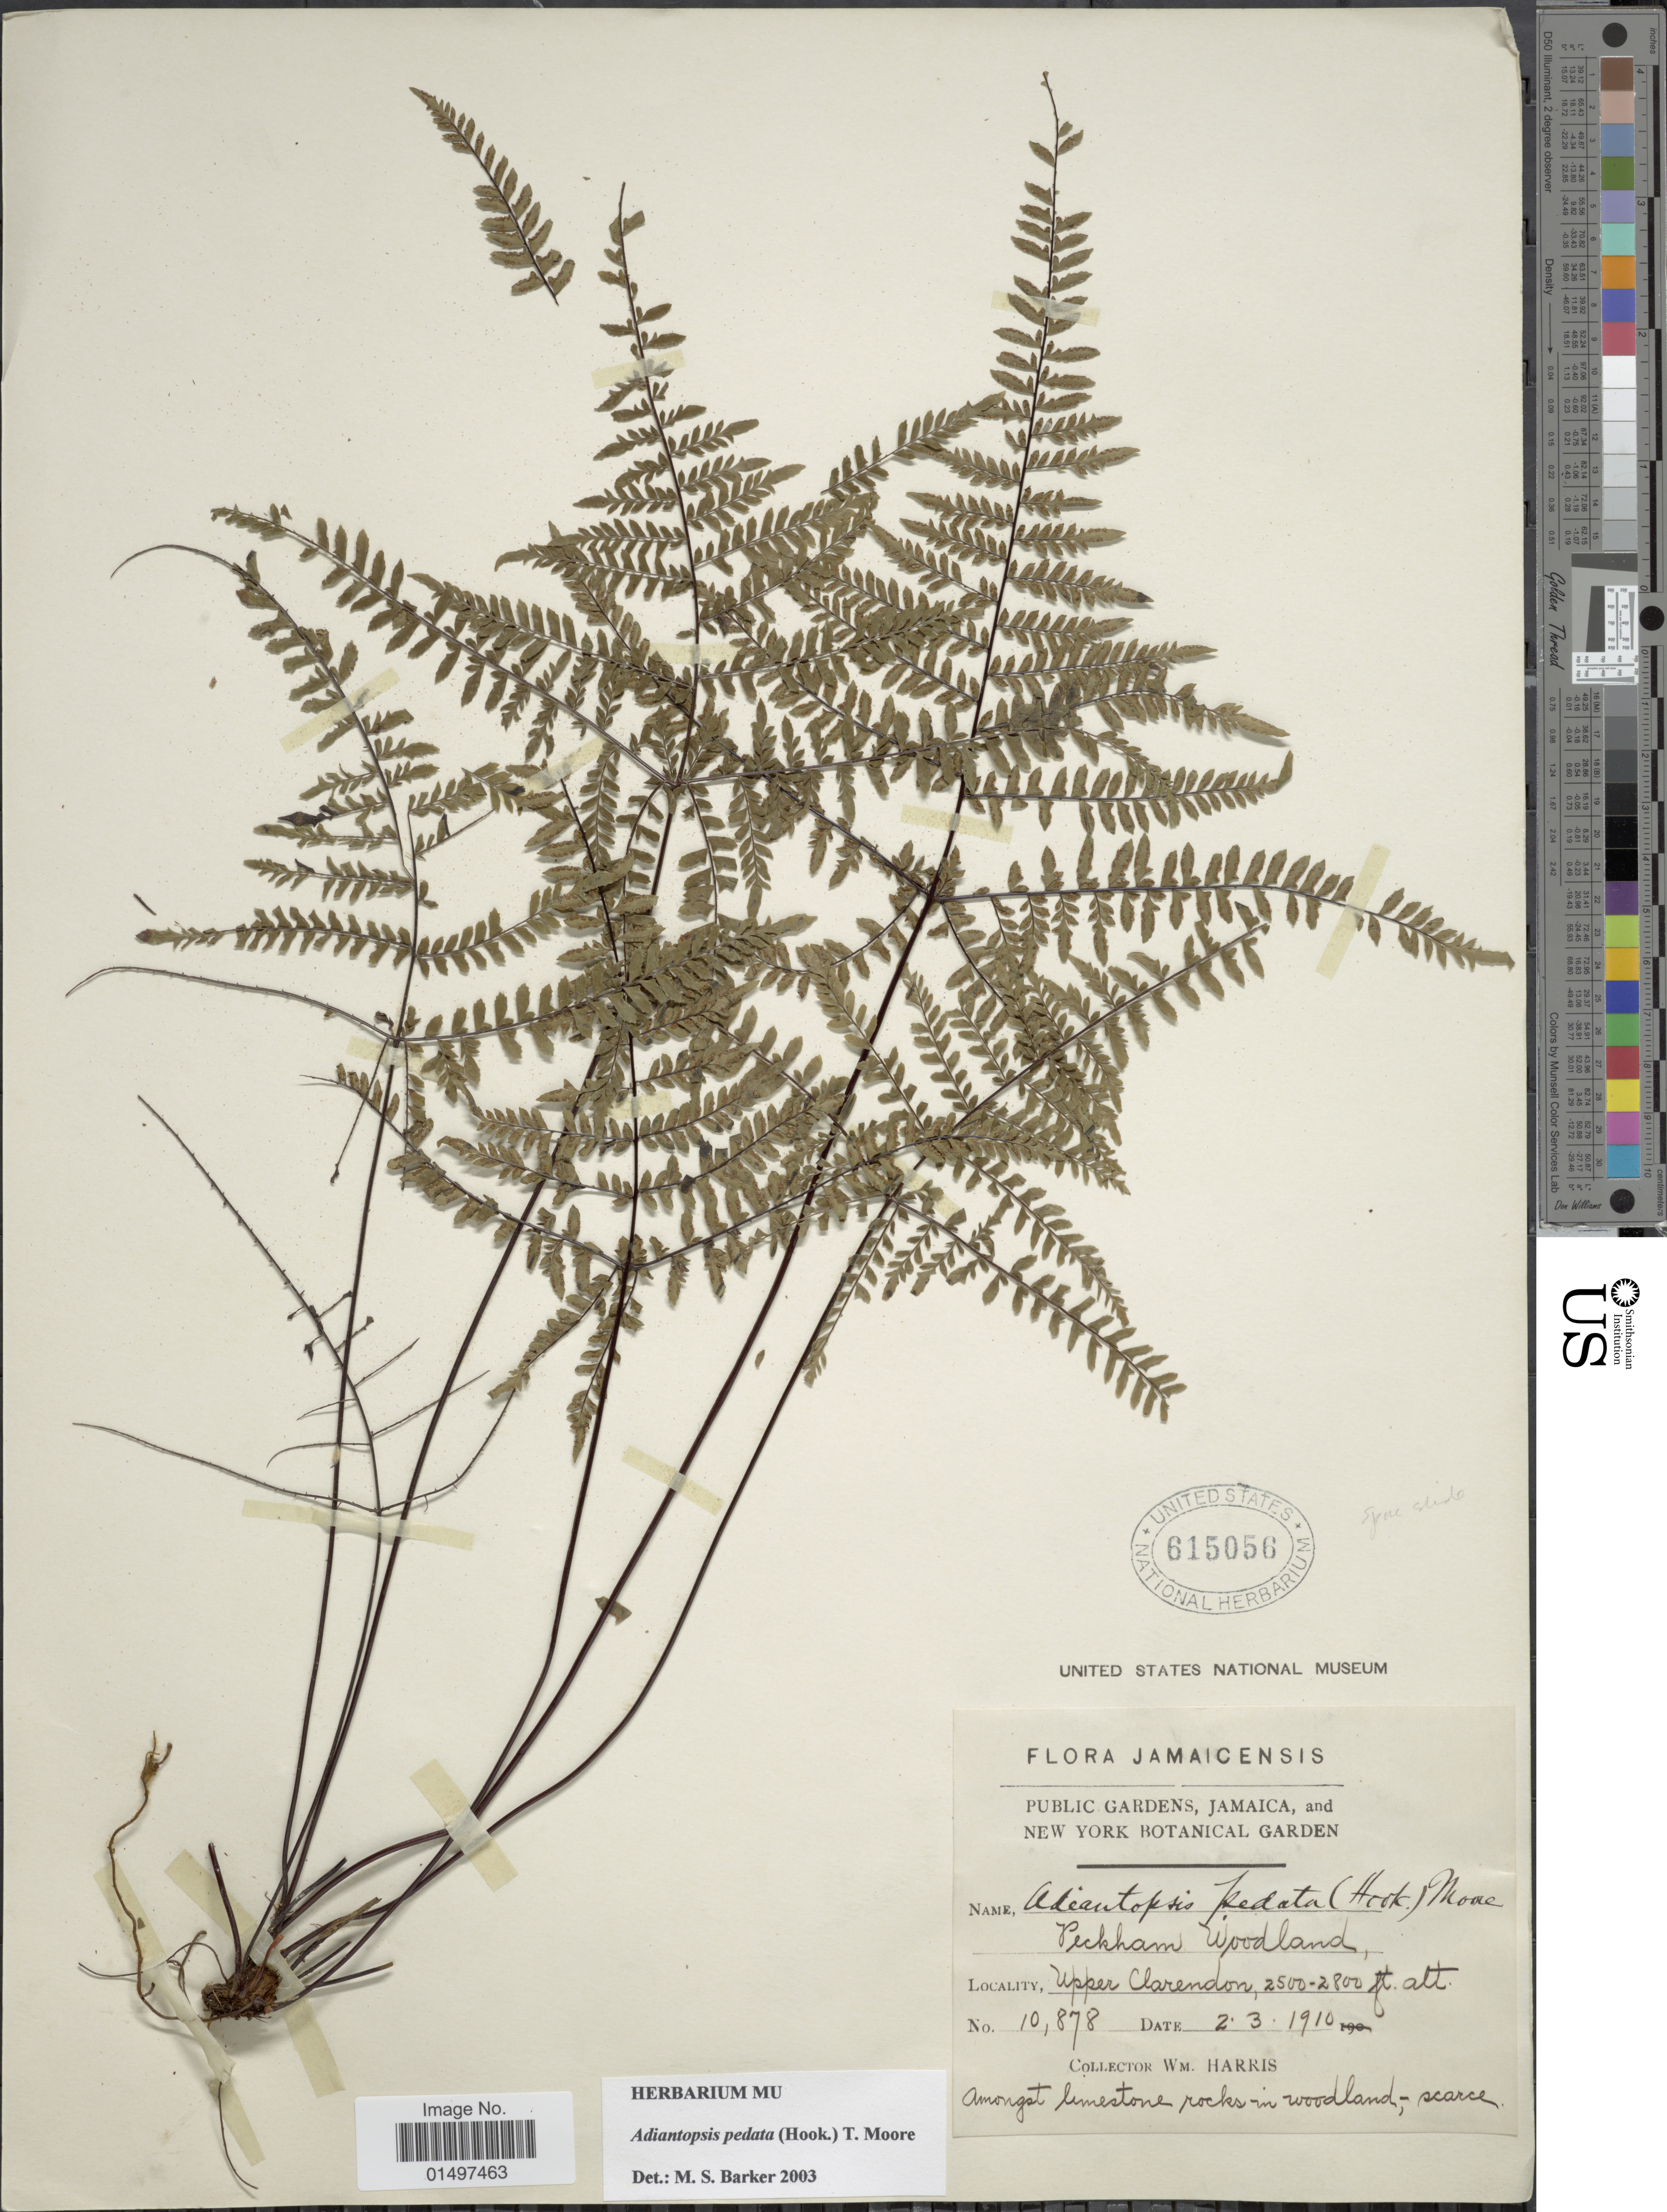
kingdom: Plantae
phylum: Tracheophyta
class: Polypodiopsida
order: Polypodiales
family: Pteridaceae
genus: Adiantopsis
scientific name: Adiantopsis pedata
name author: (Hook.) T. Moore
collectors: W. Harris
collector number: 10878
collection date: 1910-03-02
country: Jamaica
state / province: Clarendon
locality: Jamaicensis. Upper Clarendon. Peckham Woodland.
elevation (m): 762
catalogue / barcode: US 615056